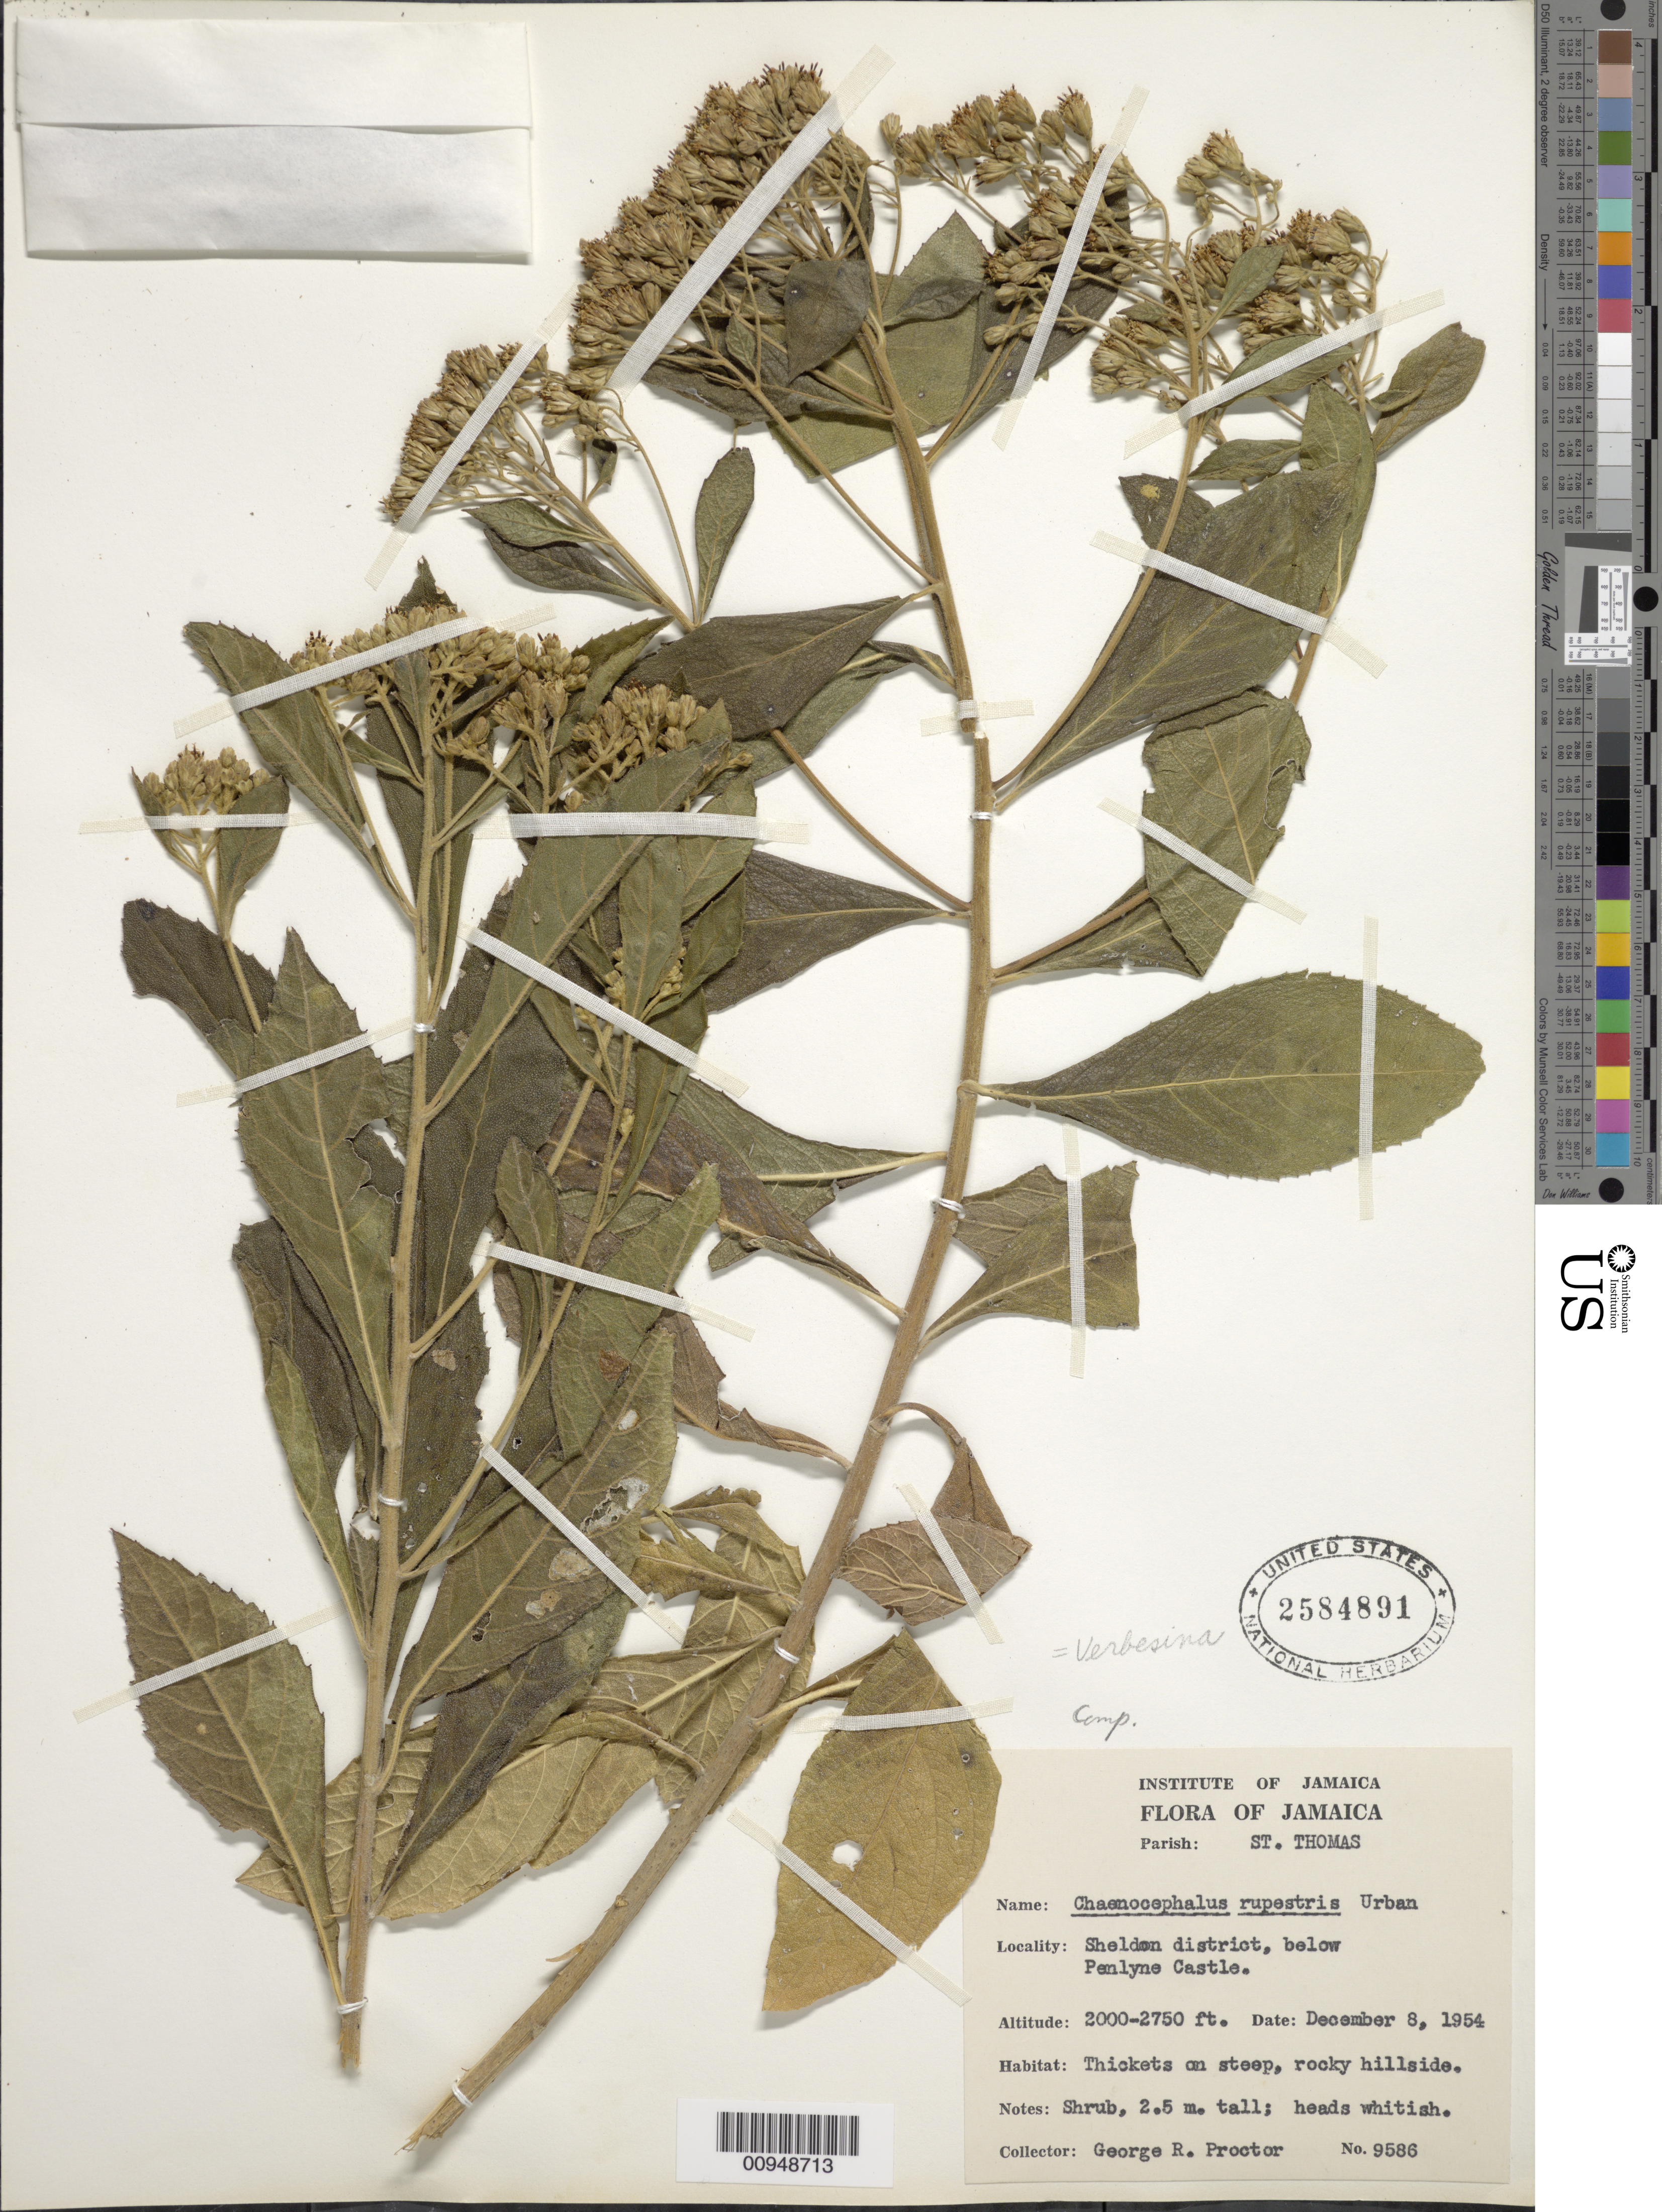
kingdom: Plantae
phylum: Tracheophyta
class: Magnoliopsida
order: Asterales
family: Asteraceae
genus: Verbesina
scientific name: Verbesina rupestris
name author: Urb.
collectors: G. R. Proctor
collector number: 9586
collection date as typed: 08 Dec 1954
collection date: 1954-12-08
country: Jamaica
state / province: Saint Thomas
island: Jamaica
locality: Sheldon District; below Penlyne Castle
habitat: Thickets on steep, rocky hillside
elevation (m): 610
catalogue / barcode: US 2584891